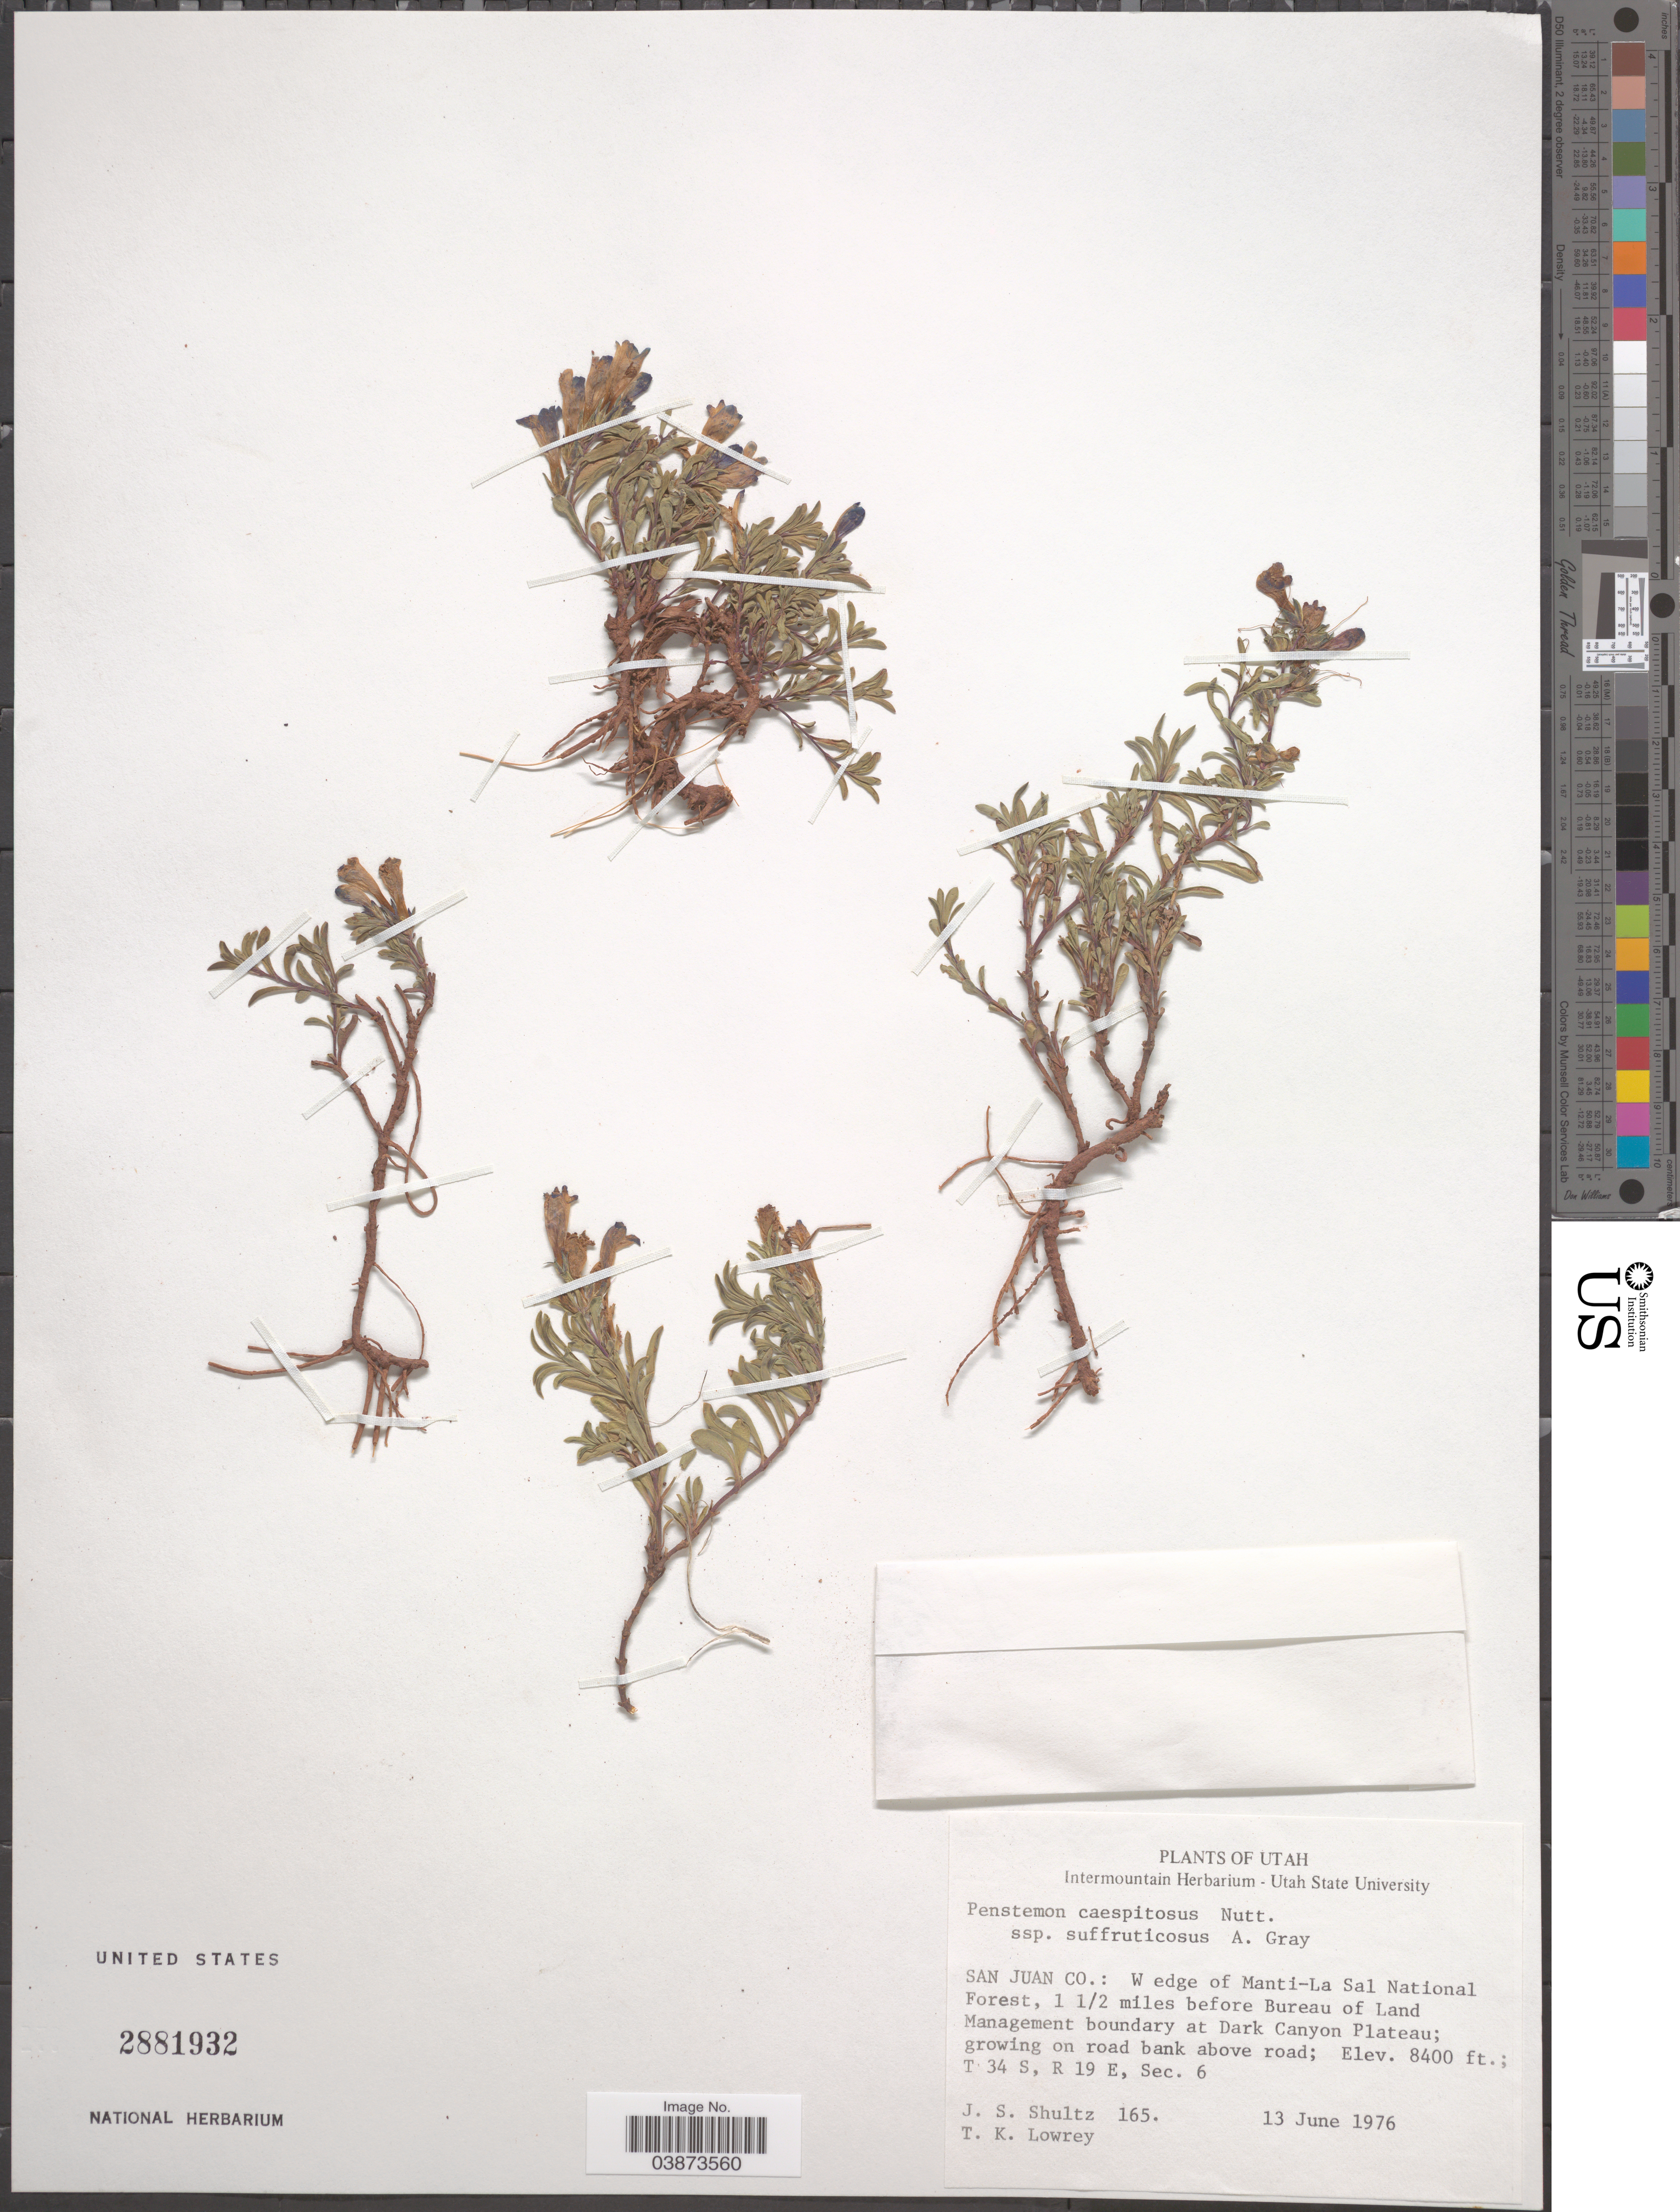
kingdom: Plantae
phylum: Tracheophyta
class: Magnoliopsida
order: Lamiales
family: Plantaginaceae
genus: Penstemon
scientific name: Penstemon caespitosus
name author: Nutt. ex A. Gray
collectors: J. Shultz & T. Lowrey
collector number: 165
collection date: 1976-06-13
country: United States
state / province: Utah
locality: San Juan Co.: W side of Manti-La Sal National Forest, 1 ½ miles before Bureau of Land Management boundary at Dark Canyon Plateau. T 34S, R 19 E, Sec. 6.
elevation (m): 2560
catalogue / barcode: US 2881932